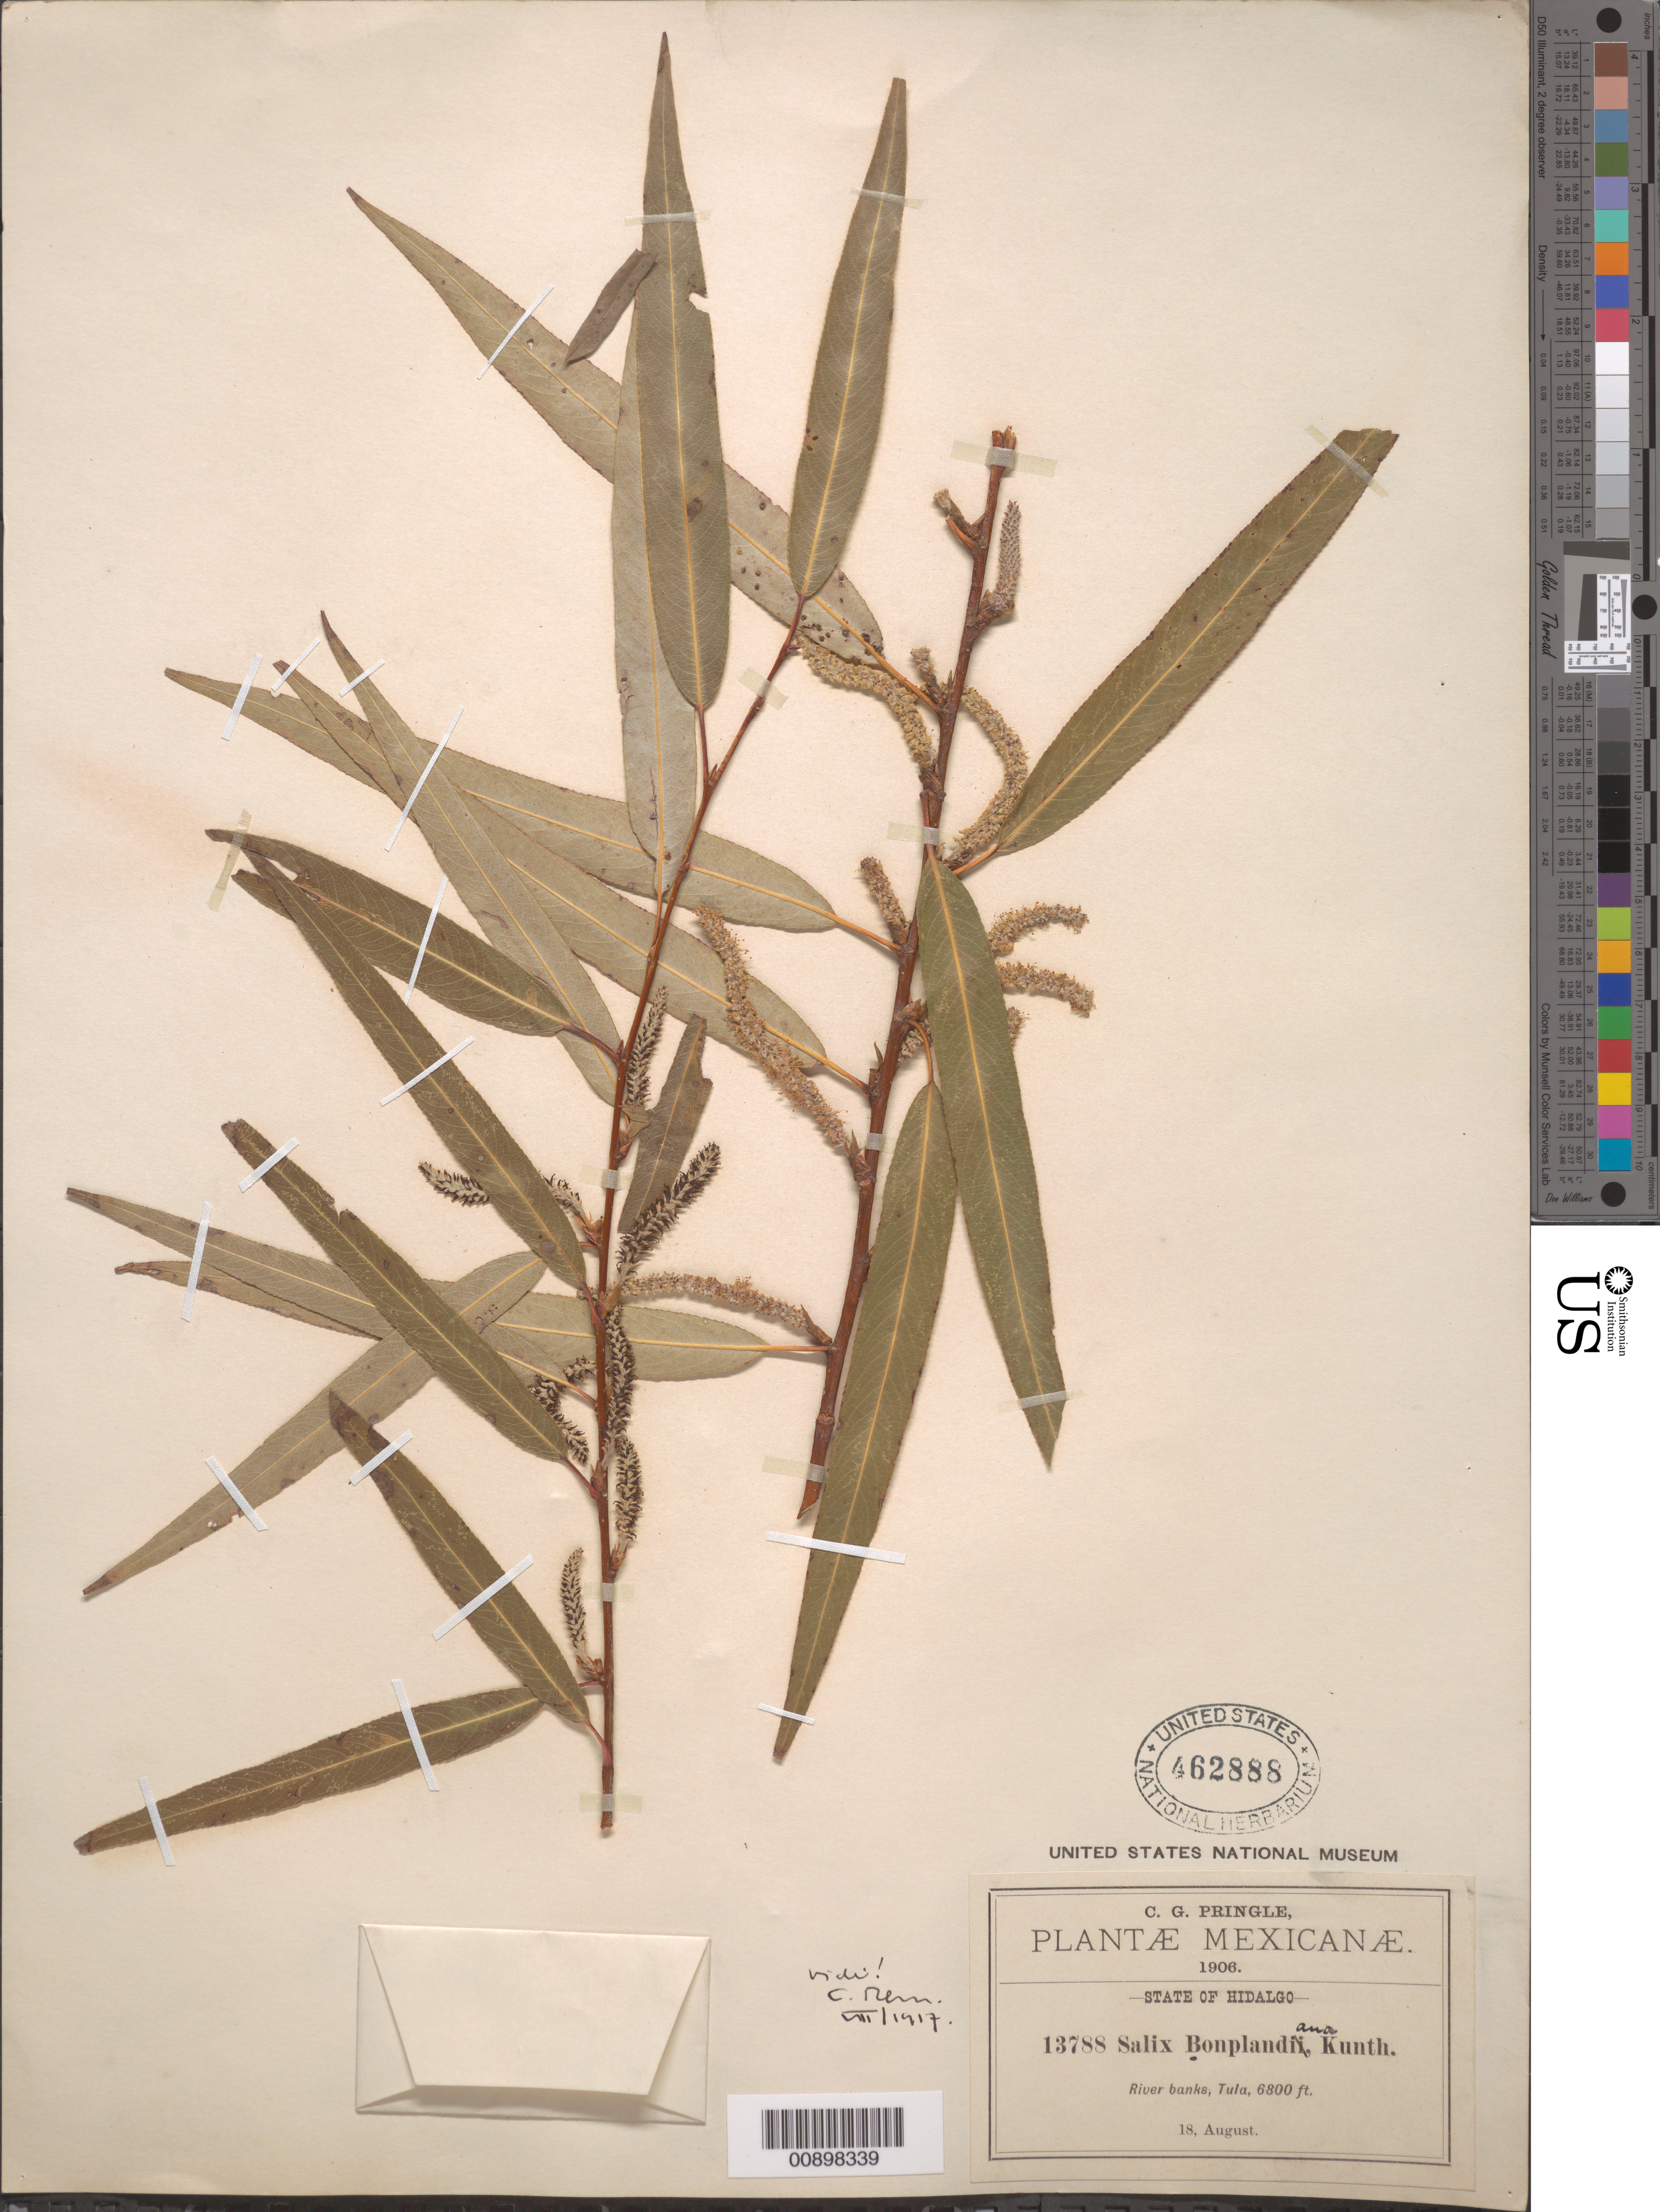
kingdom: Plantae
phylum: Tracheophyta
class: Magnoliopsida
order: Malpighiales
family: Salicaceae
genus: Salix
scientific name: Salix bonplandiana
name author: Kunth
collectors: C. G. Pringle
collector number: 13788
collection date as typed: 18 Aug 1906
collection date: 1906-08-18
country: Mexico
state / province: Hidalgo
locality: Tula, Hidalgo.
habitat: River banks.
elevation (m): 2073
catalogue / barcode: US 462888